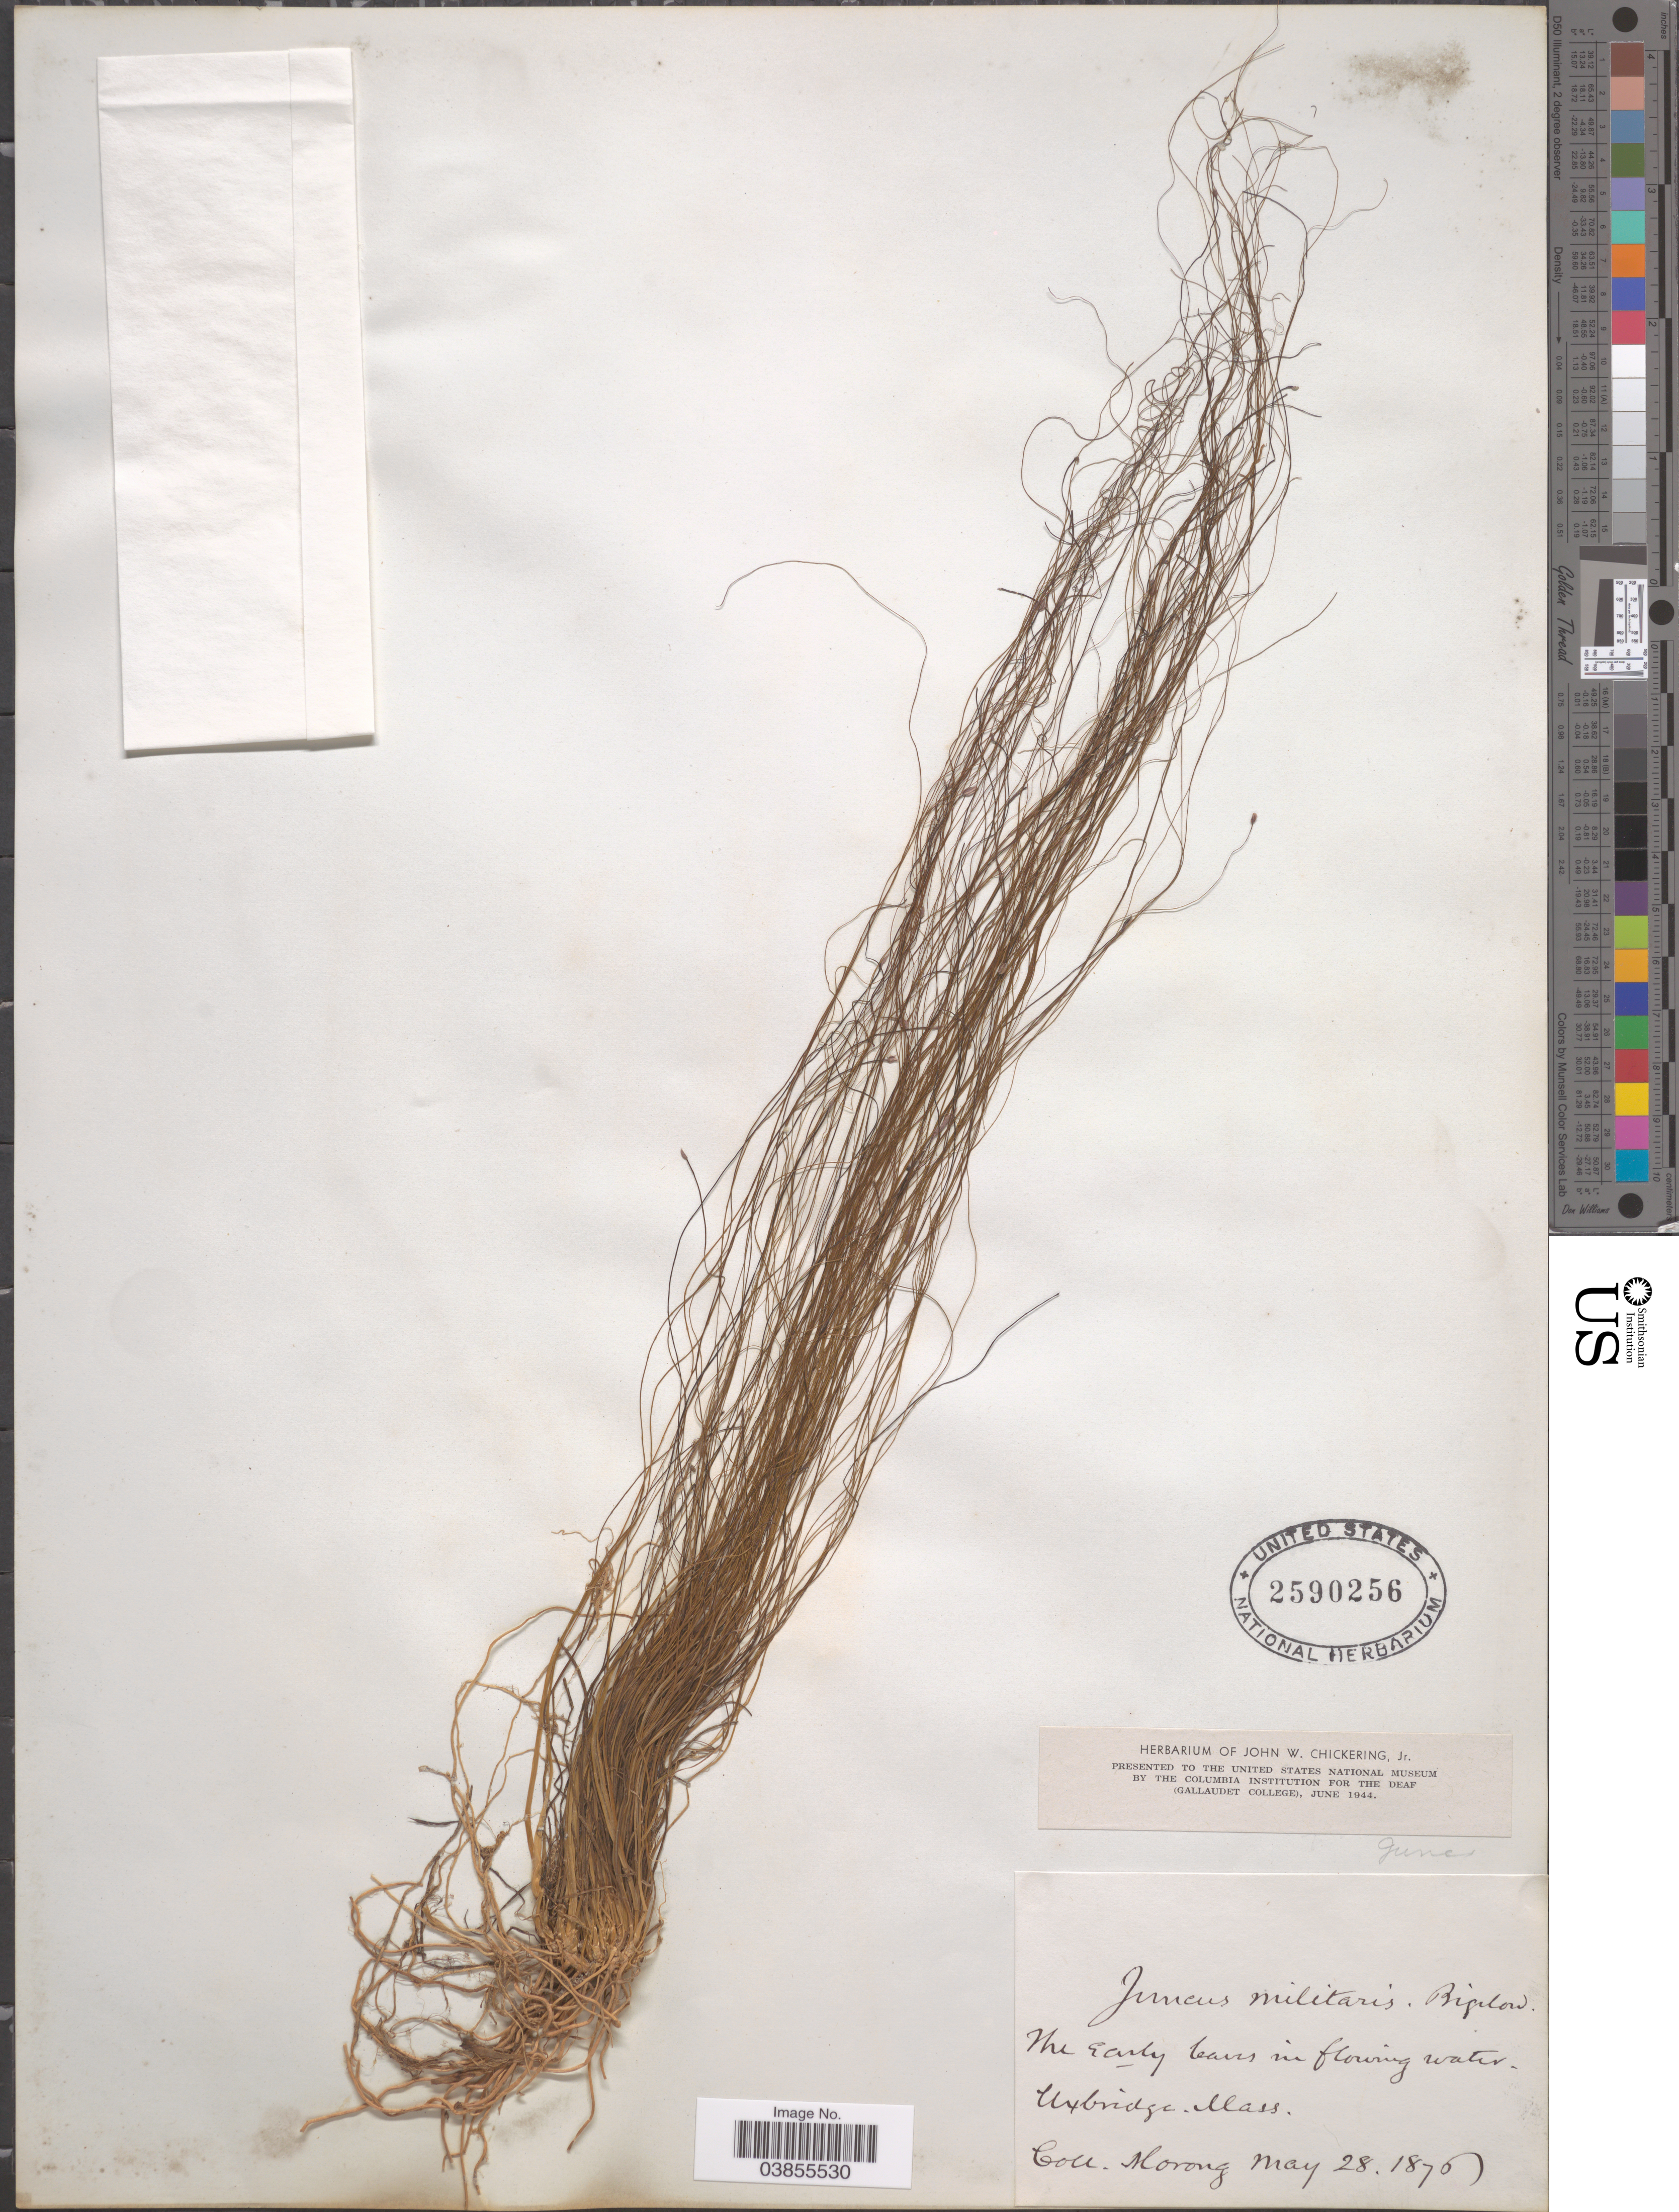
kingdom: Plantae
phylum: Tracheophyta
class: Liliopsida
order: Poales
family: Juncaceae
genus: Juncus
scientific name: Juncus militaris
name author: Bigelow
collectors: Morong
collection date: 1876-05-28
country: United States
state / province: Massachusetts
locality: Uxbridge.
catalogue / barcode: US 2590256